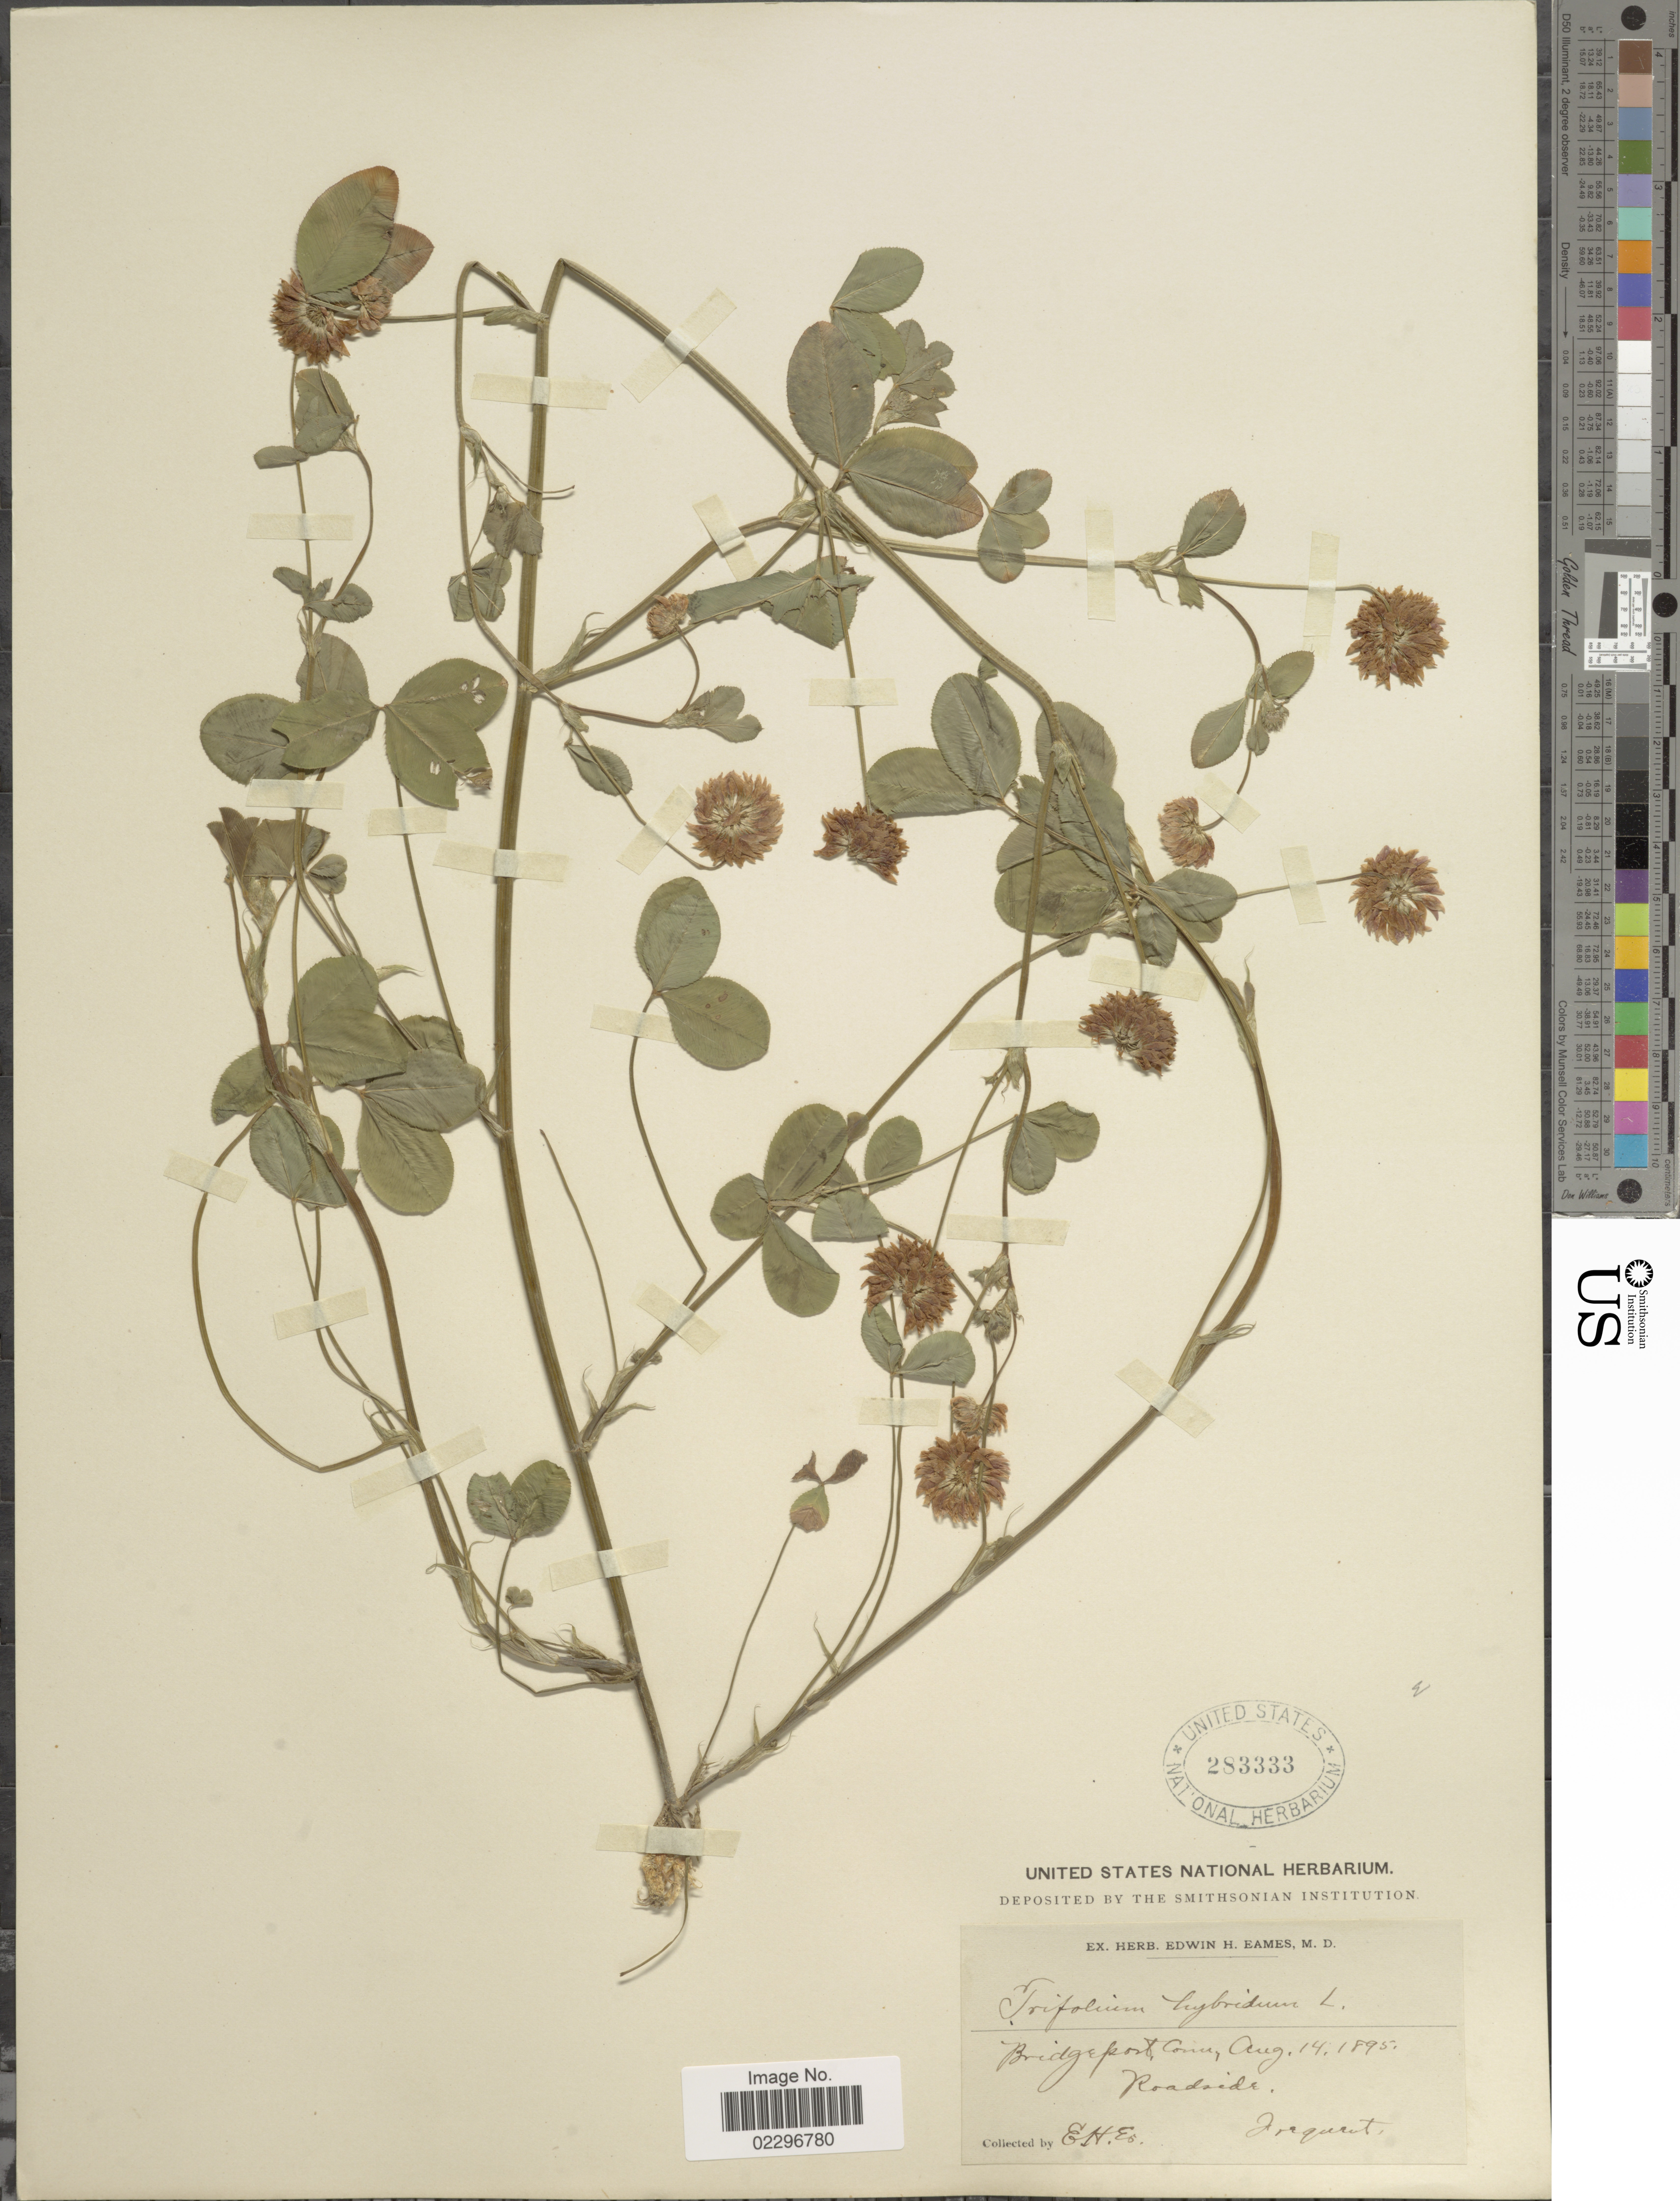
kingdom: Plantae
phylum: Tracheophyta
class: Magnoliopsida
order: Fabales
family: Fabaceae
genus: Trifolium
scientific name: Trifolium hybridum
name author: L.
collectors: E. H. Eames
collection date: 1895-08-14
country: United States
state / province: Connecticut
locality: Bridgeport, Conn. Roadside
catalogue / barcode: US 283333